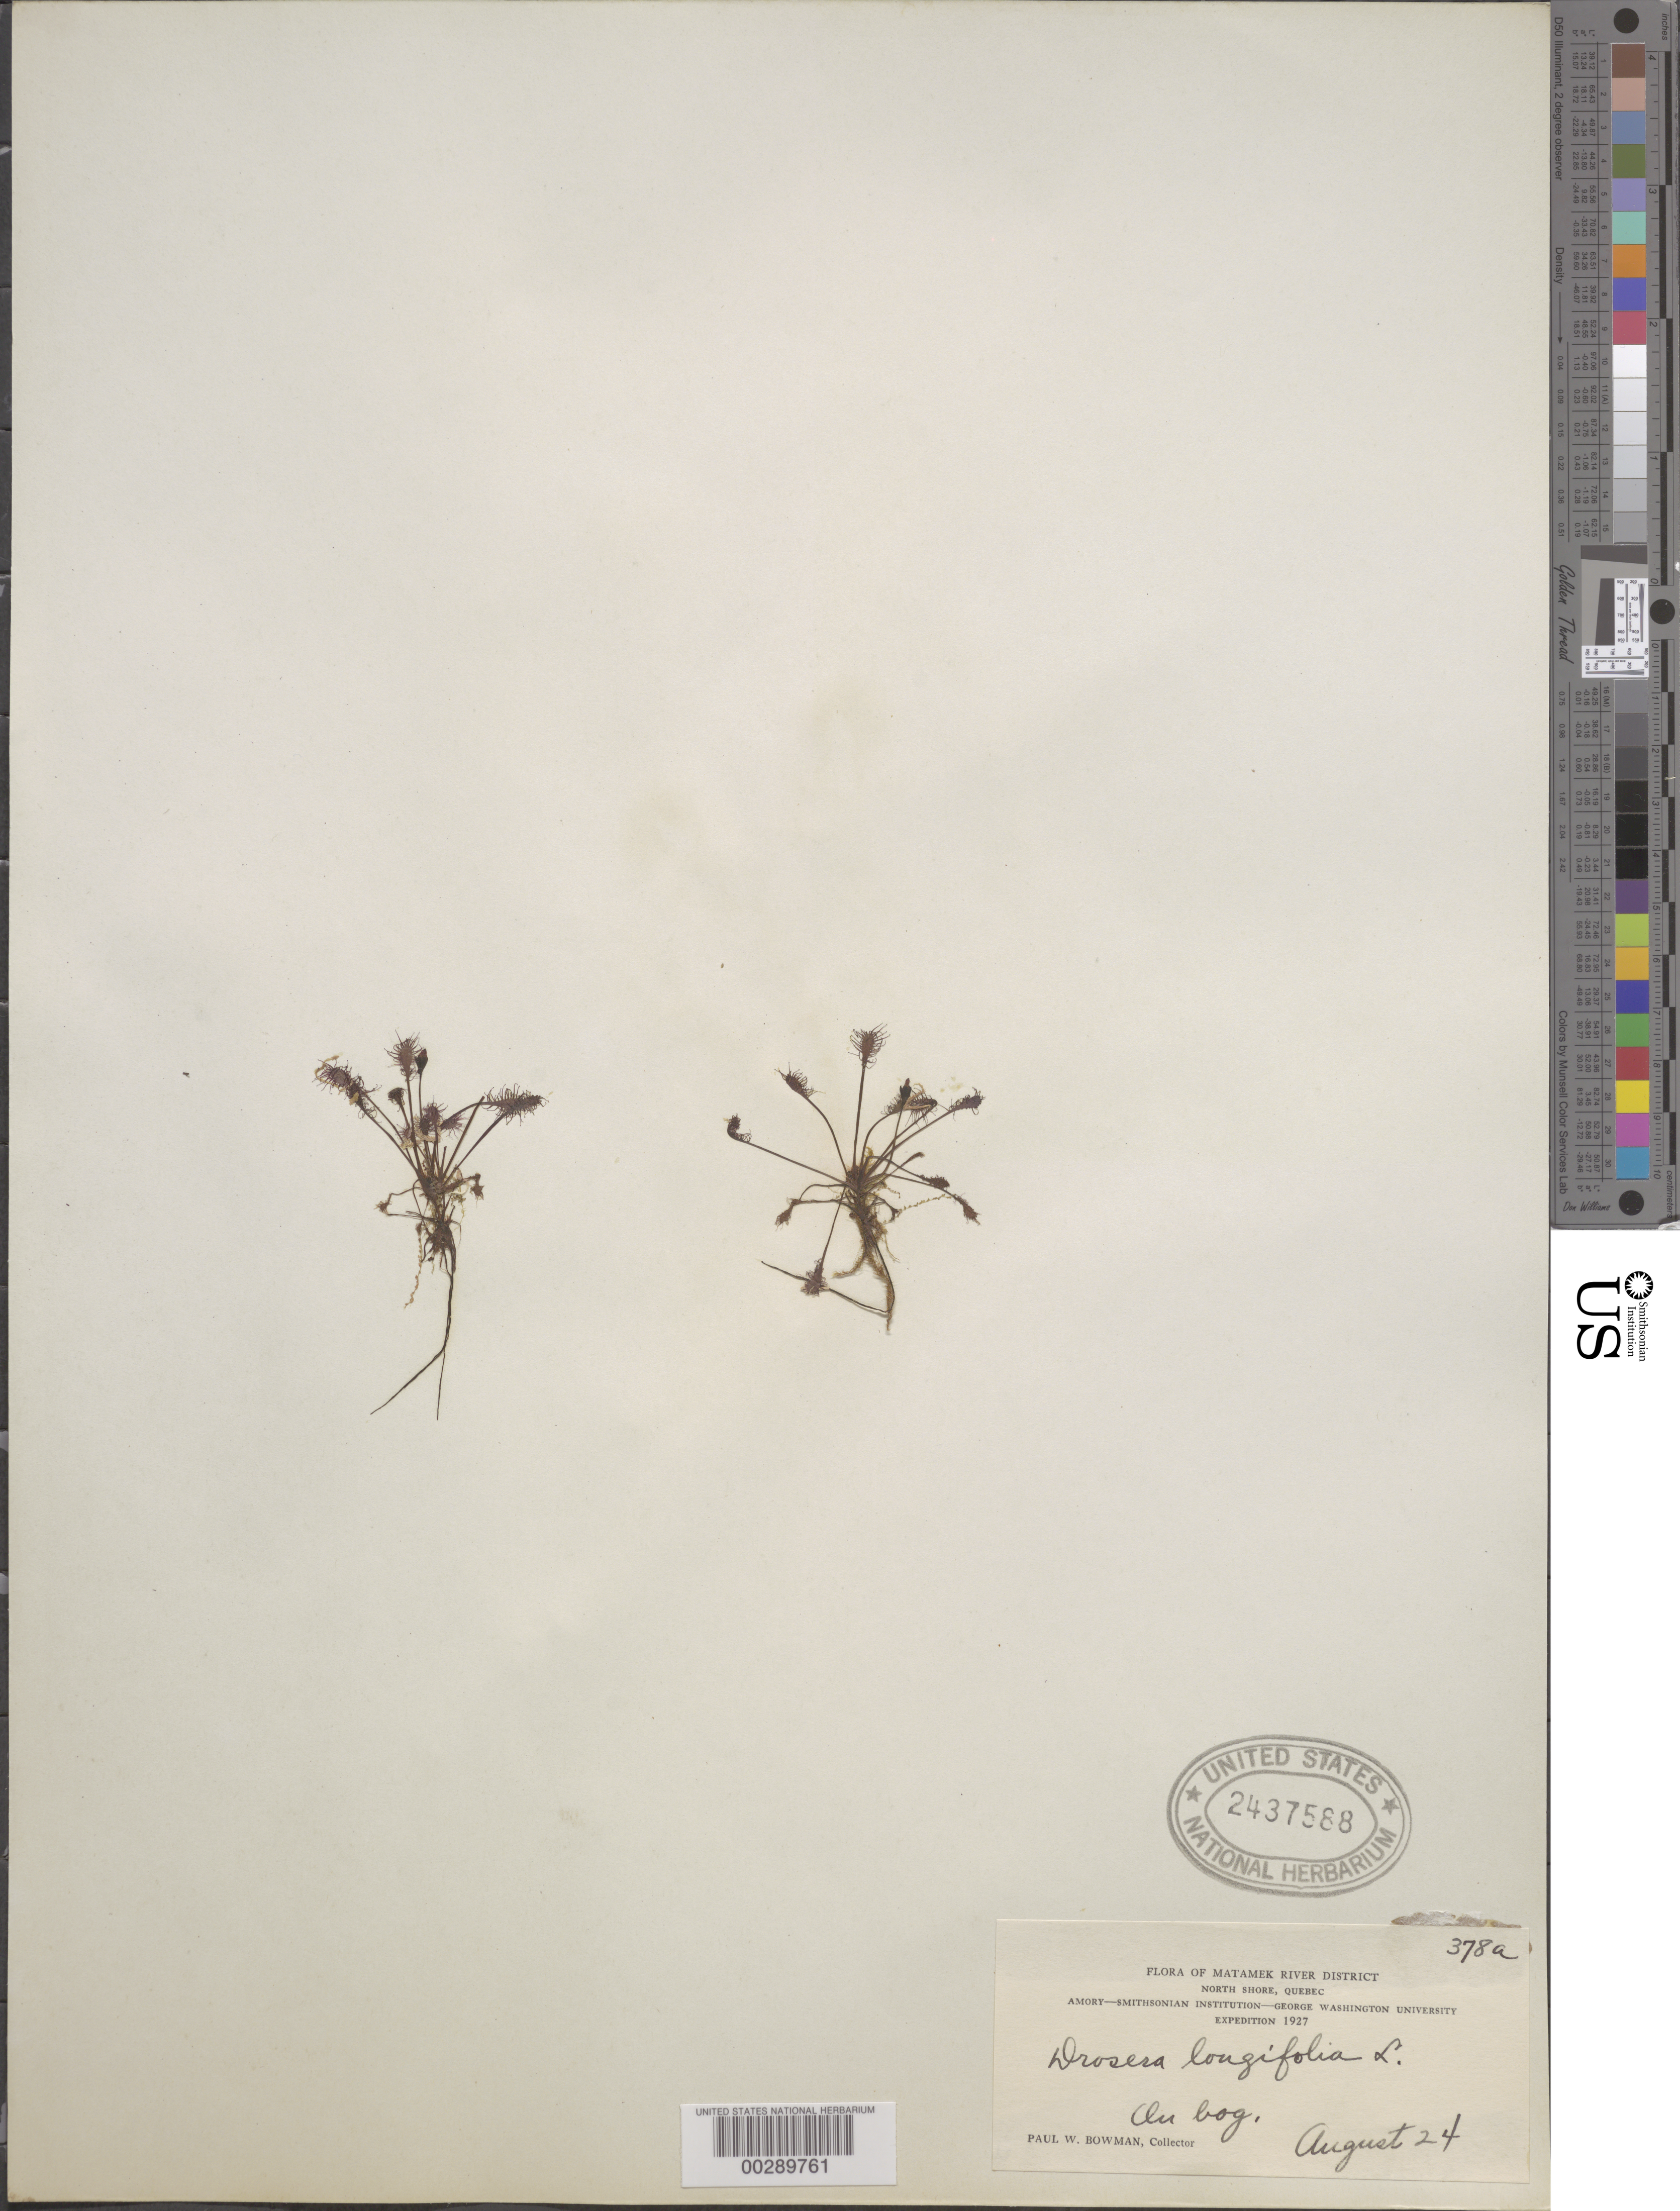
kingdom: Plantae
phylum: Tracheophyta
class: Magnoliopsida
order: Caryophyllales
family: Droseraceae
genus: Drosera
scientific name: Drosera intermedia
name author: Hayne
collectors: P. Bowman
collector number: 378a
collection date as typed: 24 Aug 1927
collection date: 1927-08-24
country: Canada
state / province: Quebec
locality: Matamek river dist.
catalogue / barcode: US 2437588